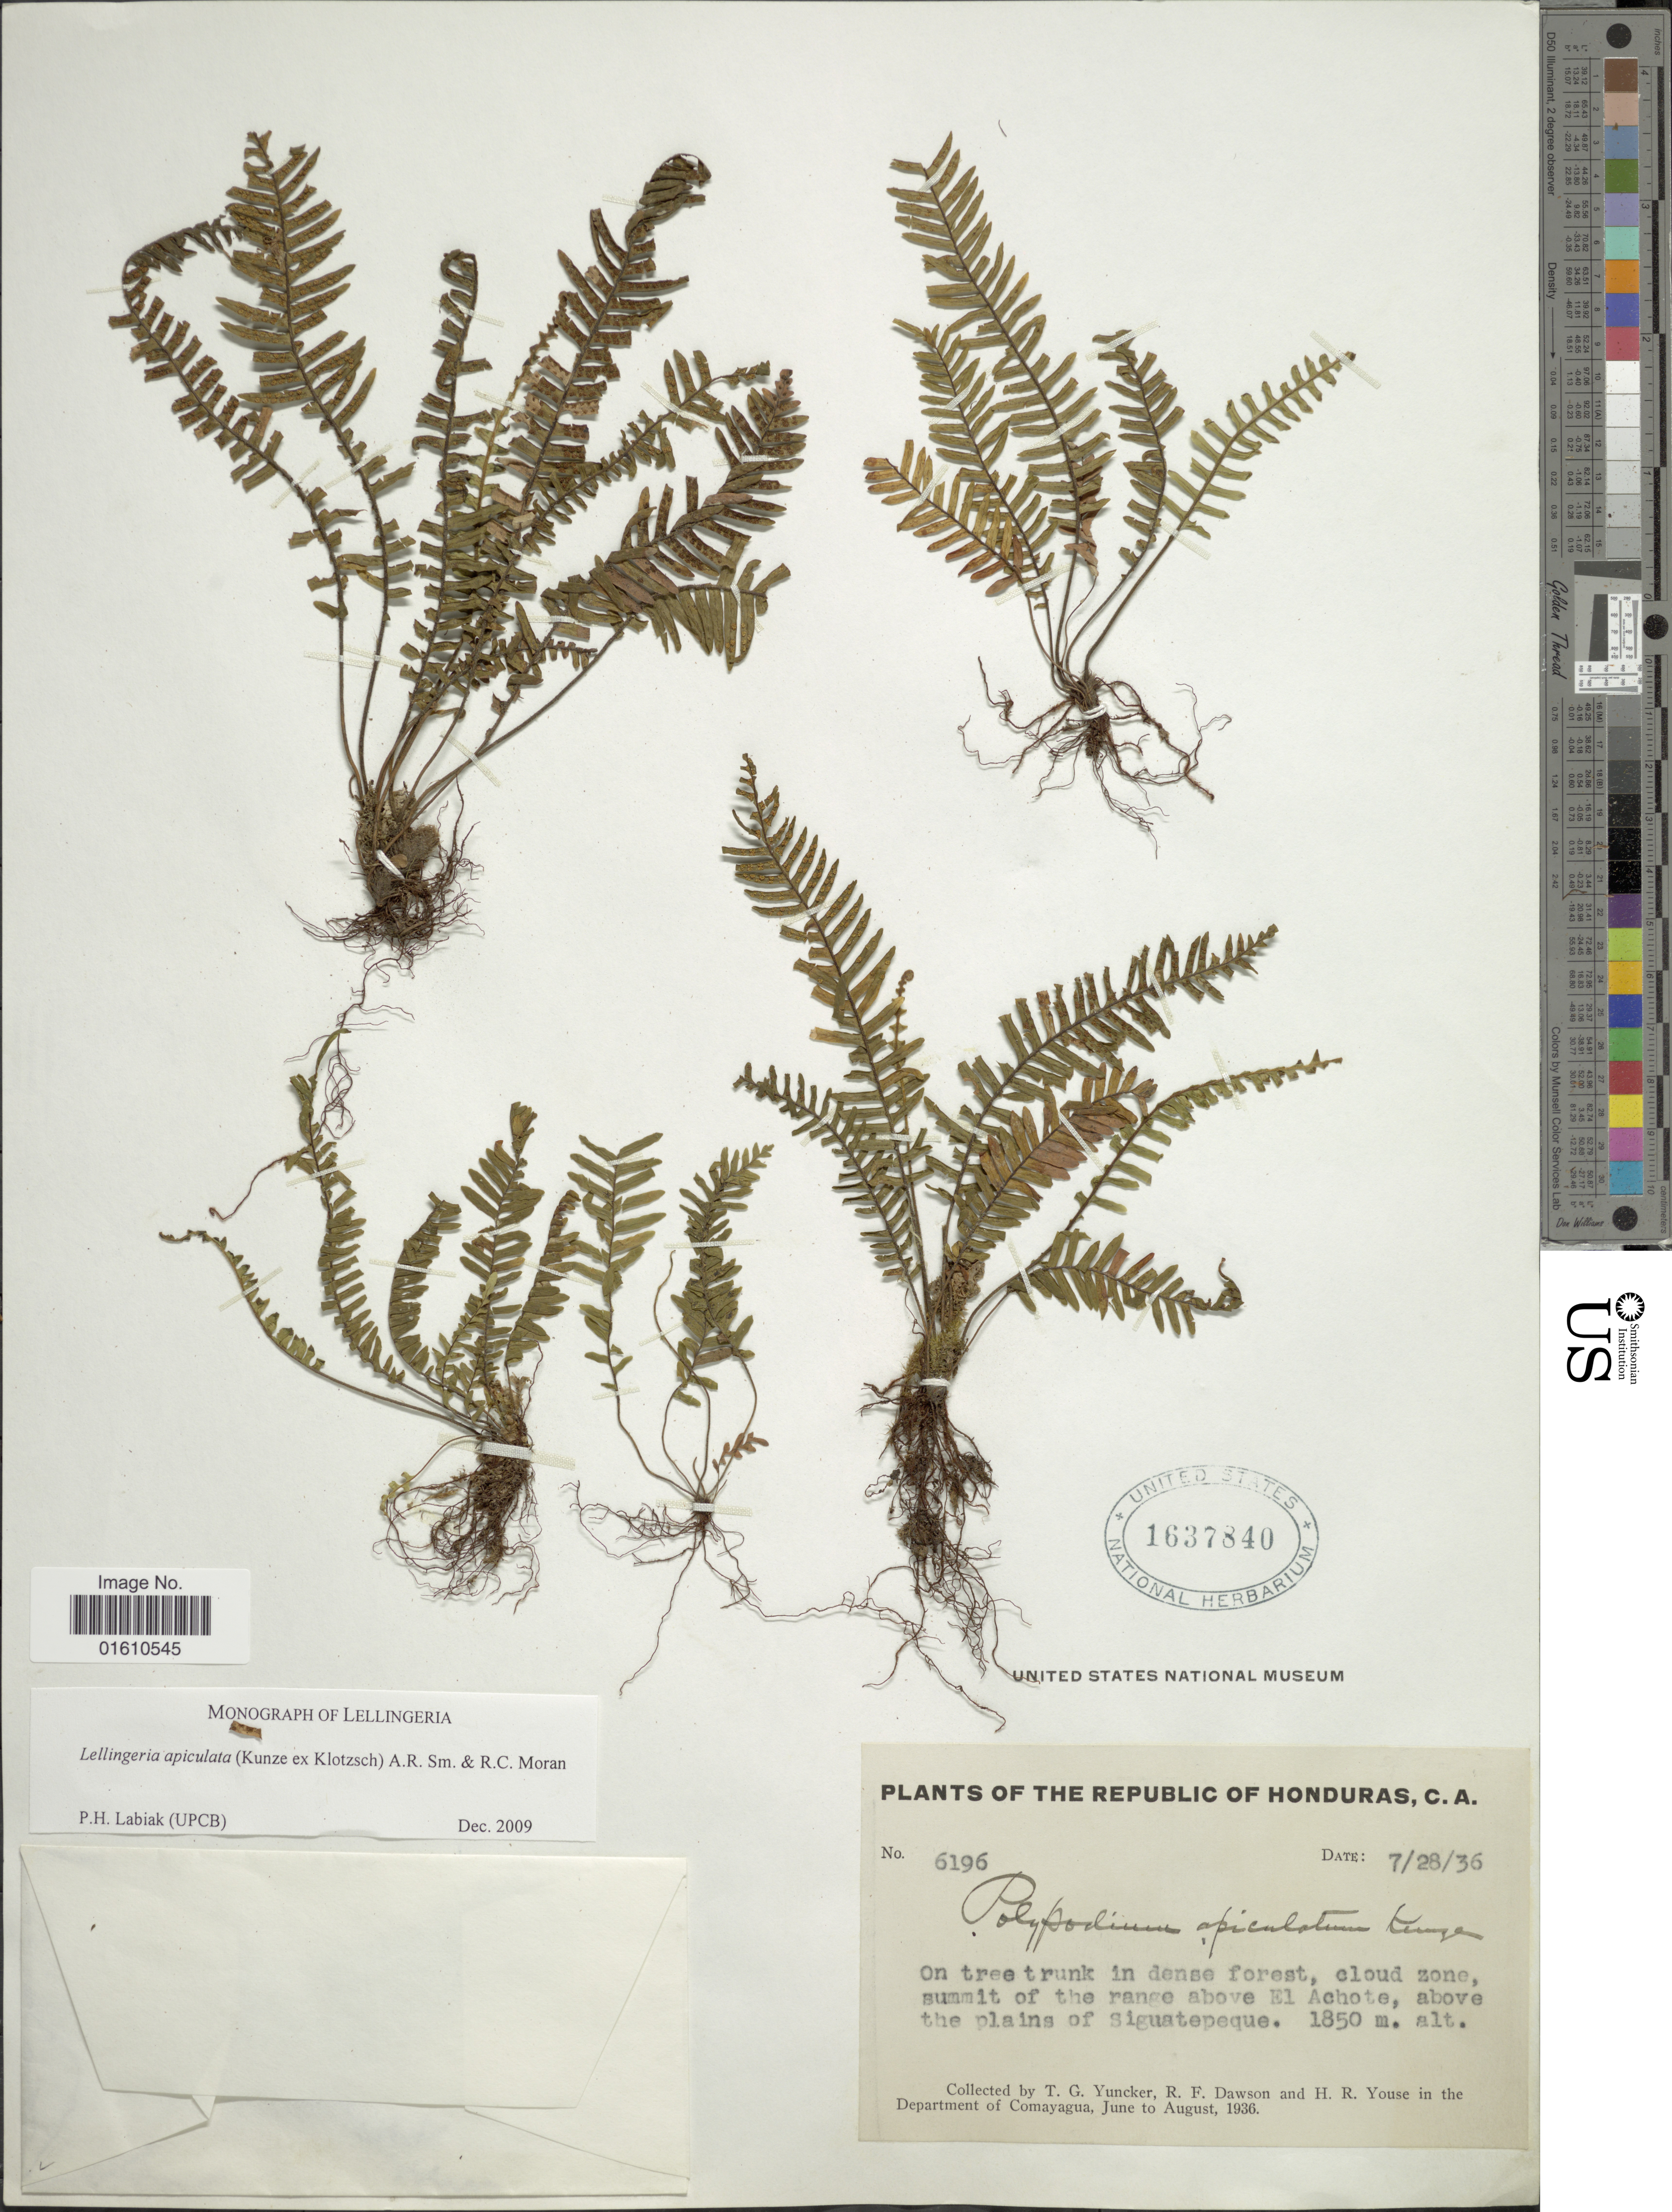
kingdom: Plantae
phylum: Tracheophyta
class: Polypodiopsida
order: Polypodiales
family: Polypodiaceae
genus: Lellingeria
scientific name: Lellingeria apiculata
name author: (Kunze ex Klotzsch) A.R. Sm. & R.C. Moran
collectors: T. G. Yuncker, R. F. Dawson & H. Youse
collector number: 6196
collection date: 1936-07-28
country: Honduras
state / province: Comayagua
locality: Department of Comayagua, summit of the range above El Achote, above the plains of Siguatepeque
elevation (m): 1850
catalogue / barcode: US 1637840